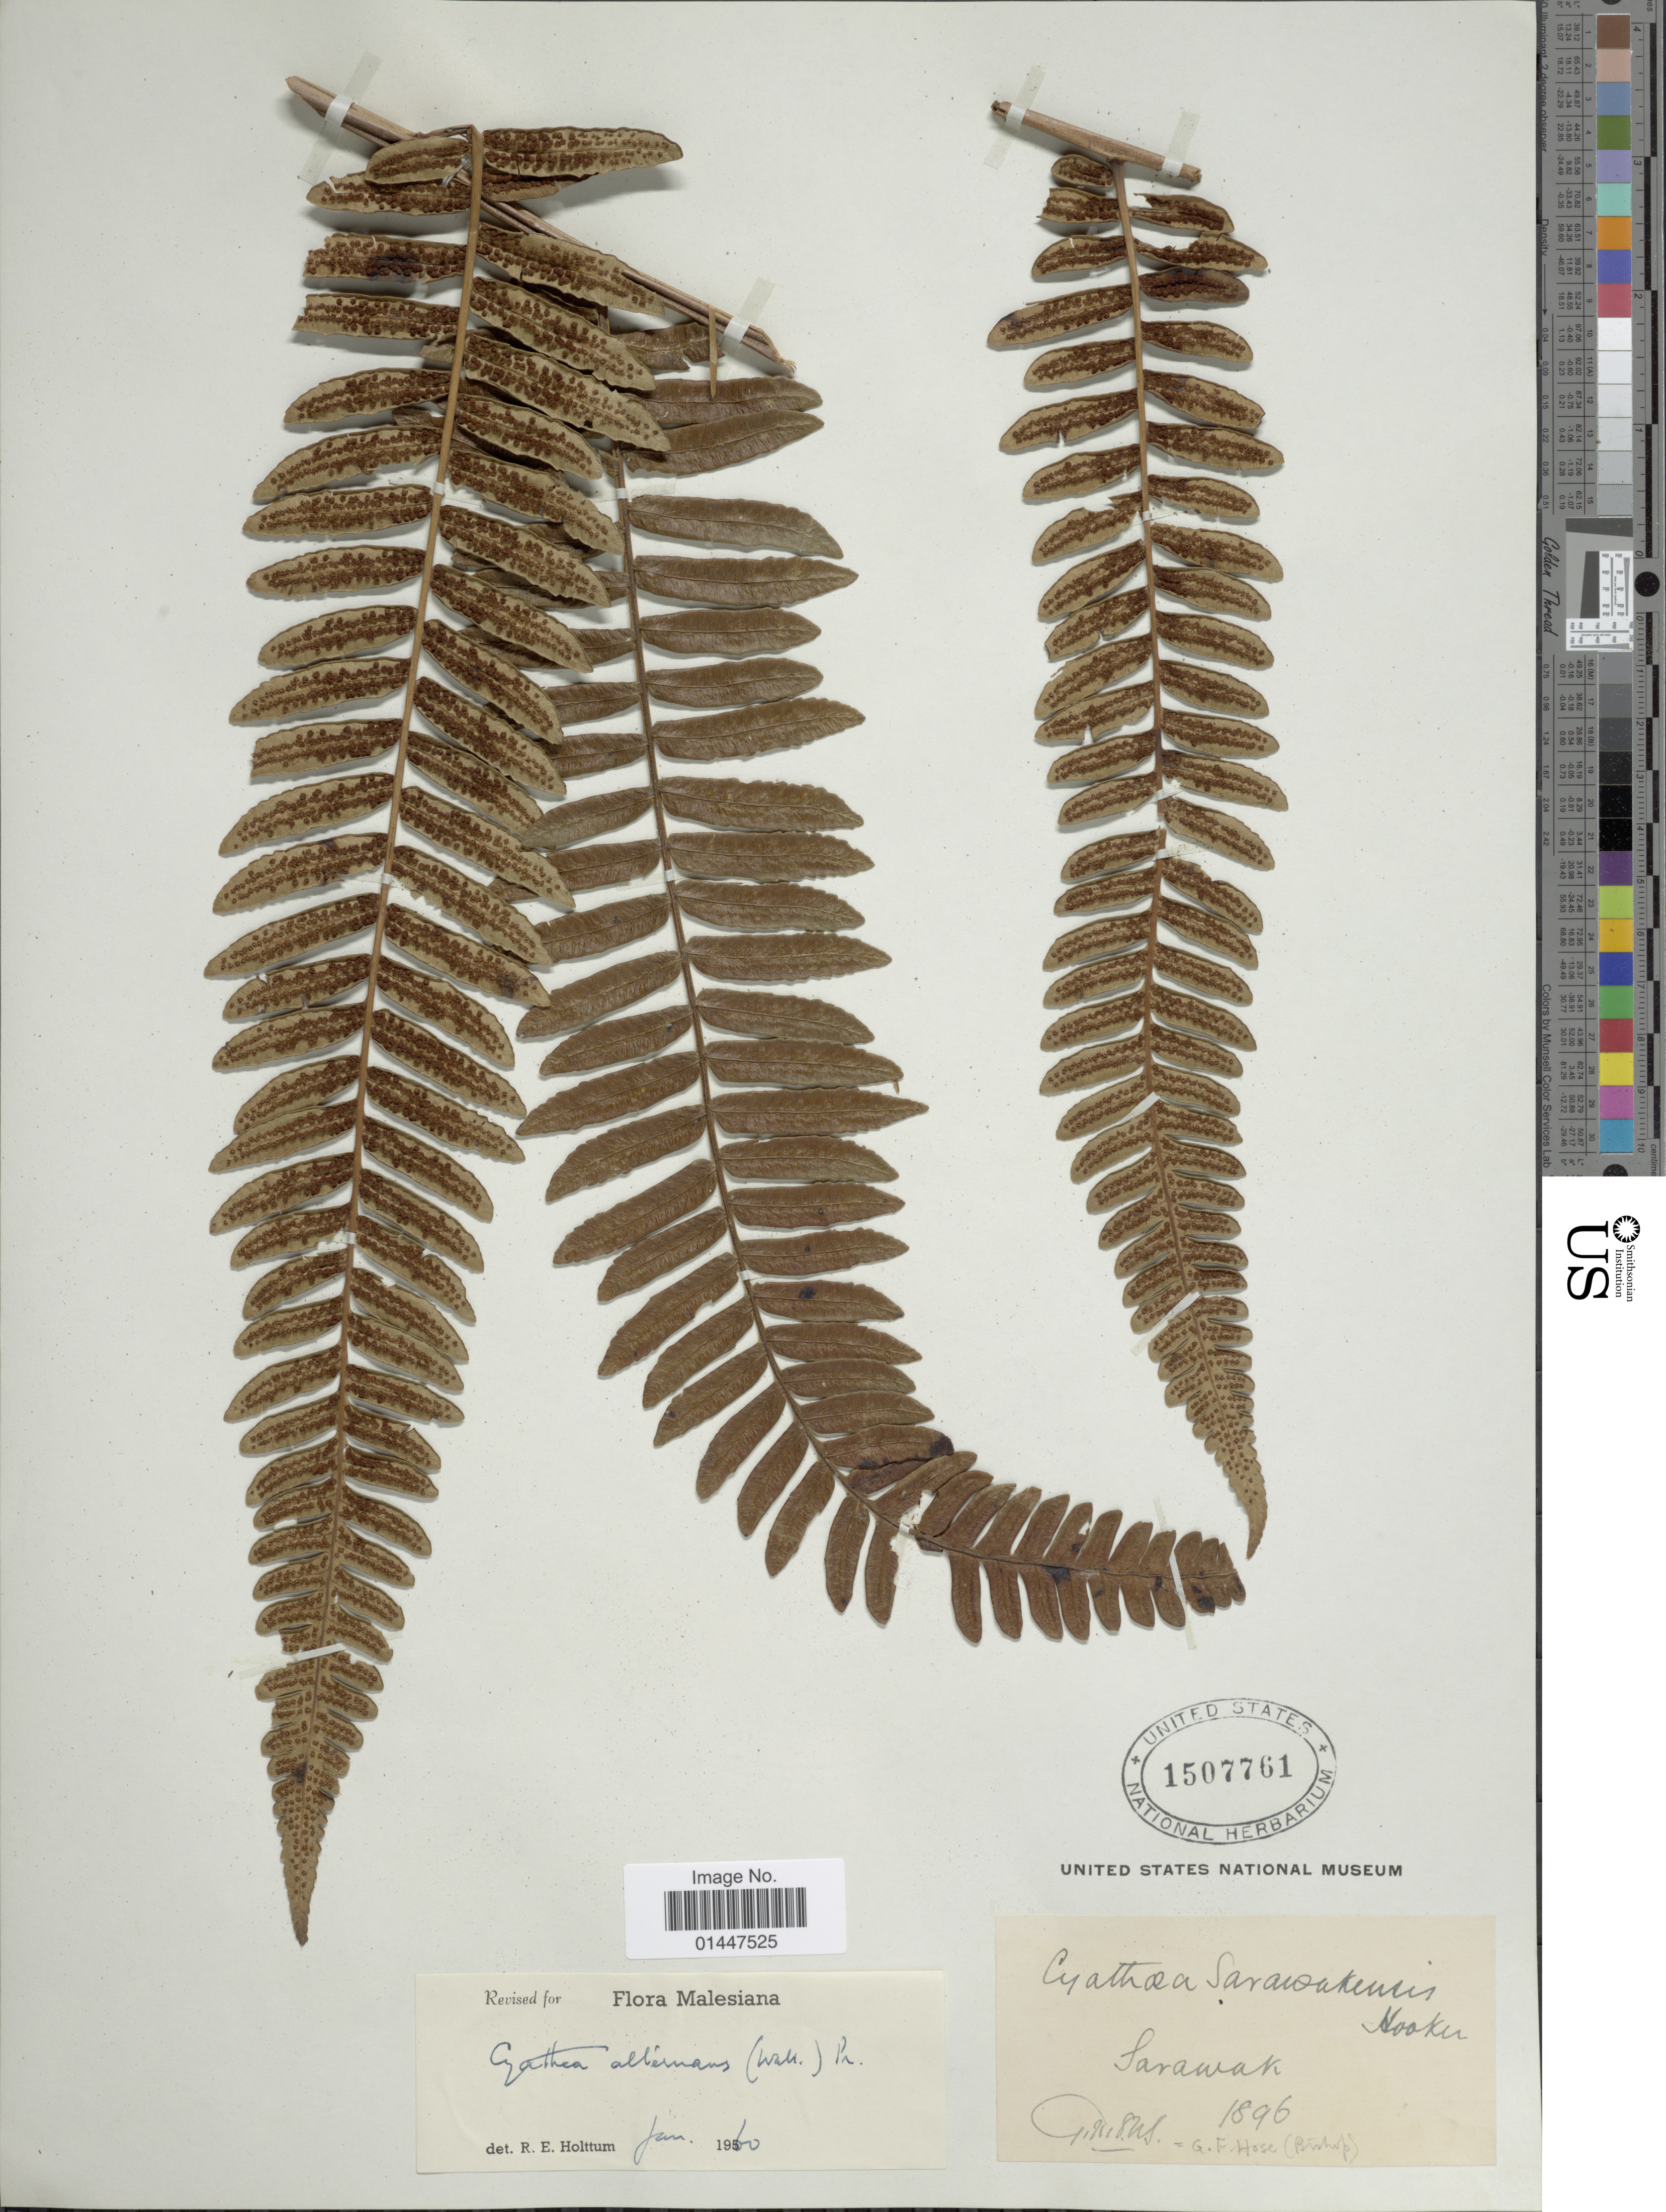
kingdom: Plantae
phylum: Tracheophyta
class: Polypodiopsida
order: Cyatheales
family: Cyatheaceae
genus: Sphaeropteris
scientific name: Sphaeropteris alternans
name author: (Wall. ex Hook.) R.M. Tryon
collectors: G. Hose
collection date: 1896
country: Malaysia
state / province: Sarawak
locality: Sarawak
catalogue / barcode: US 1507761